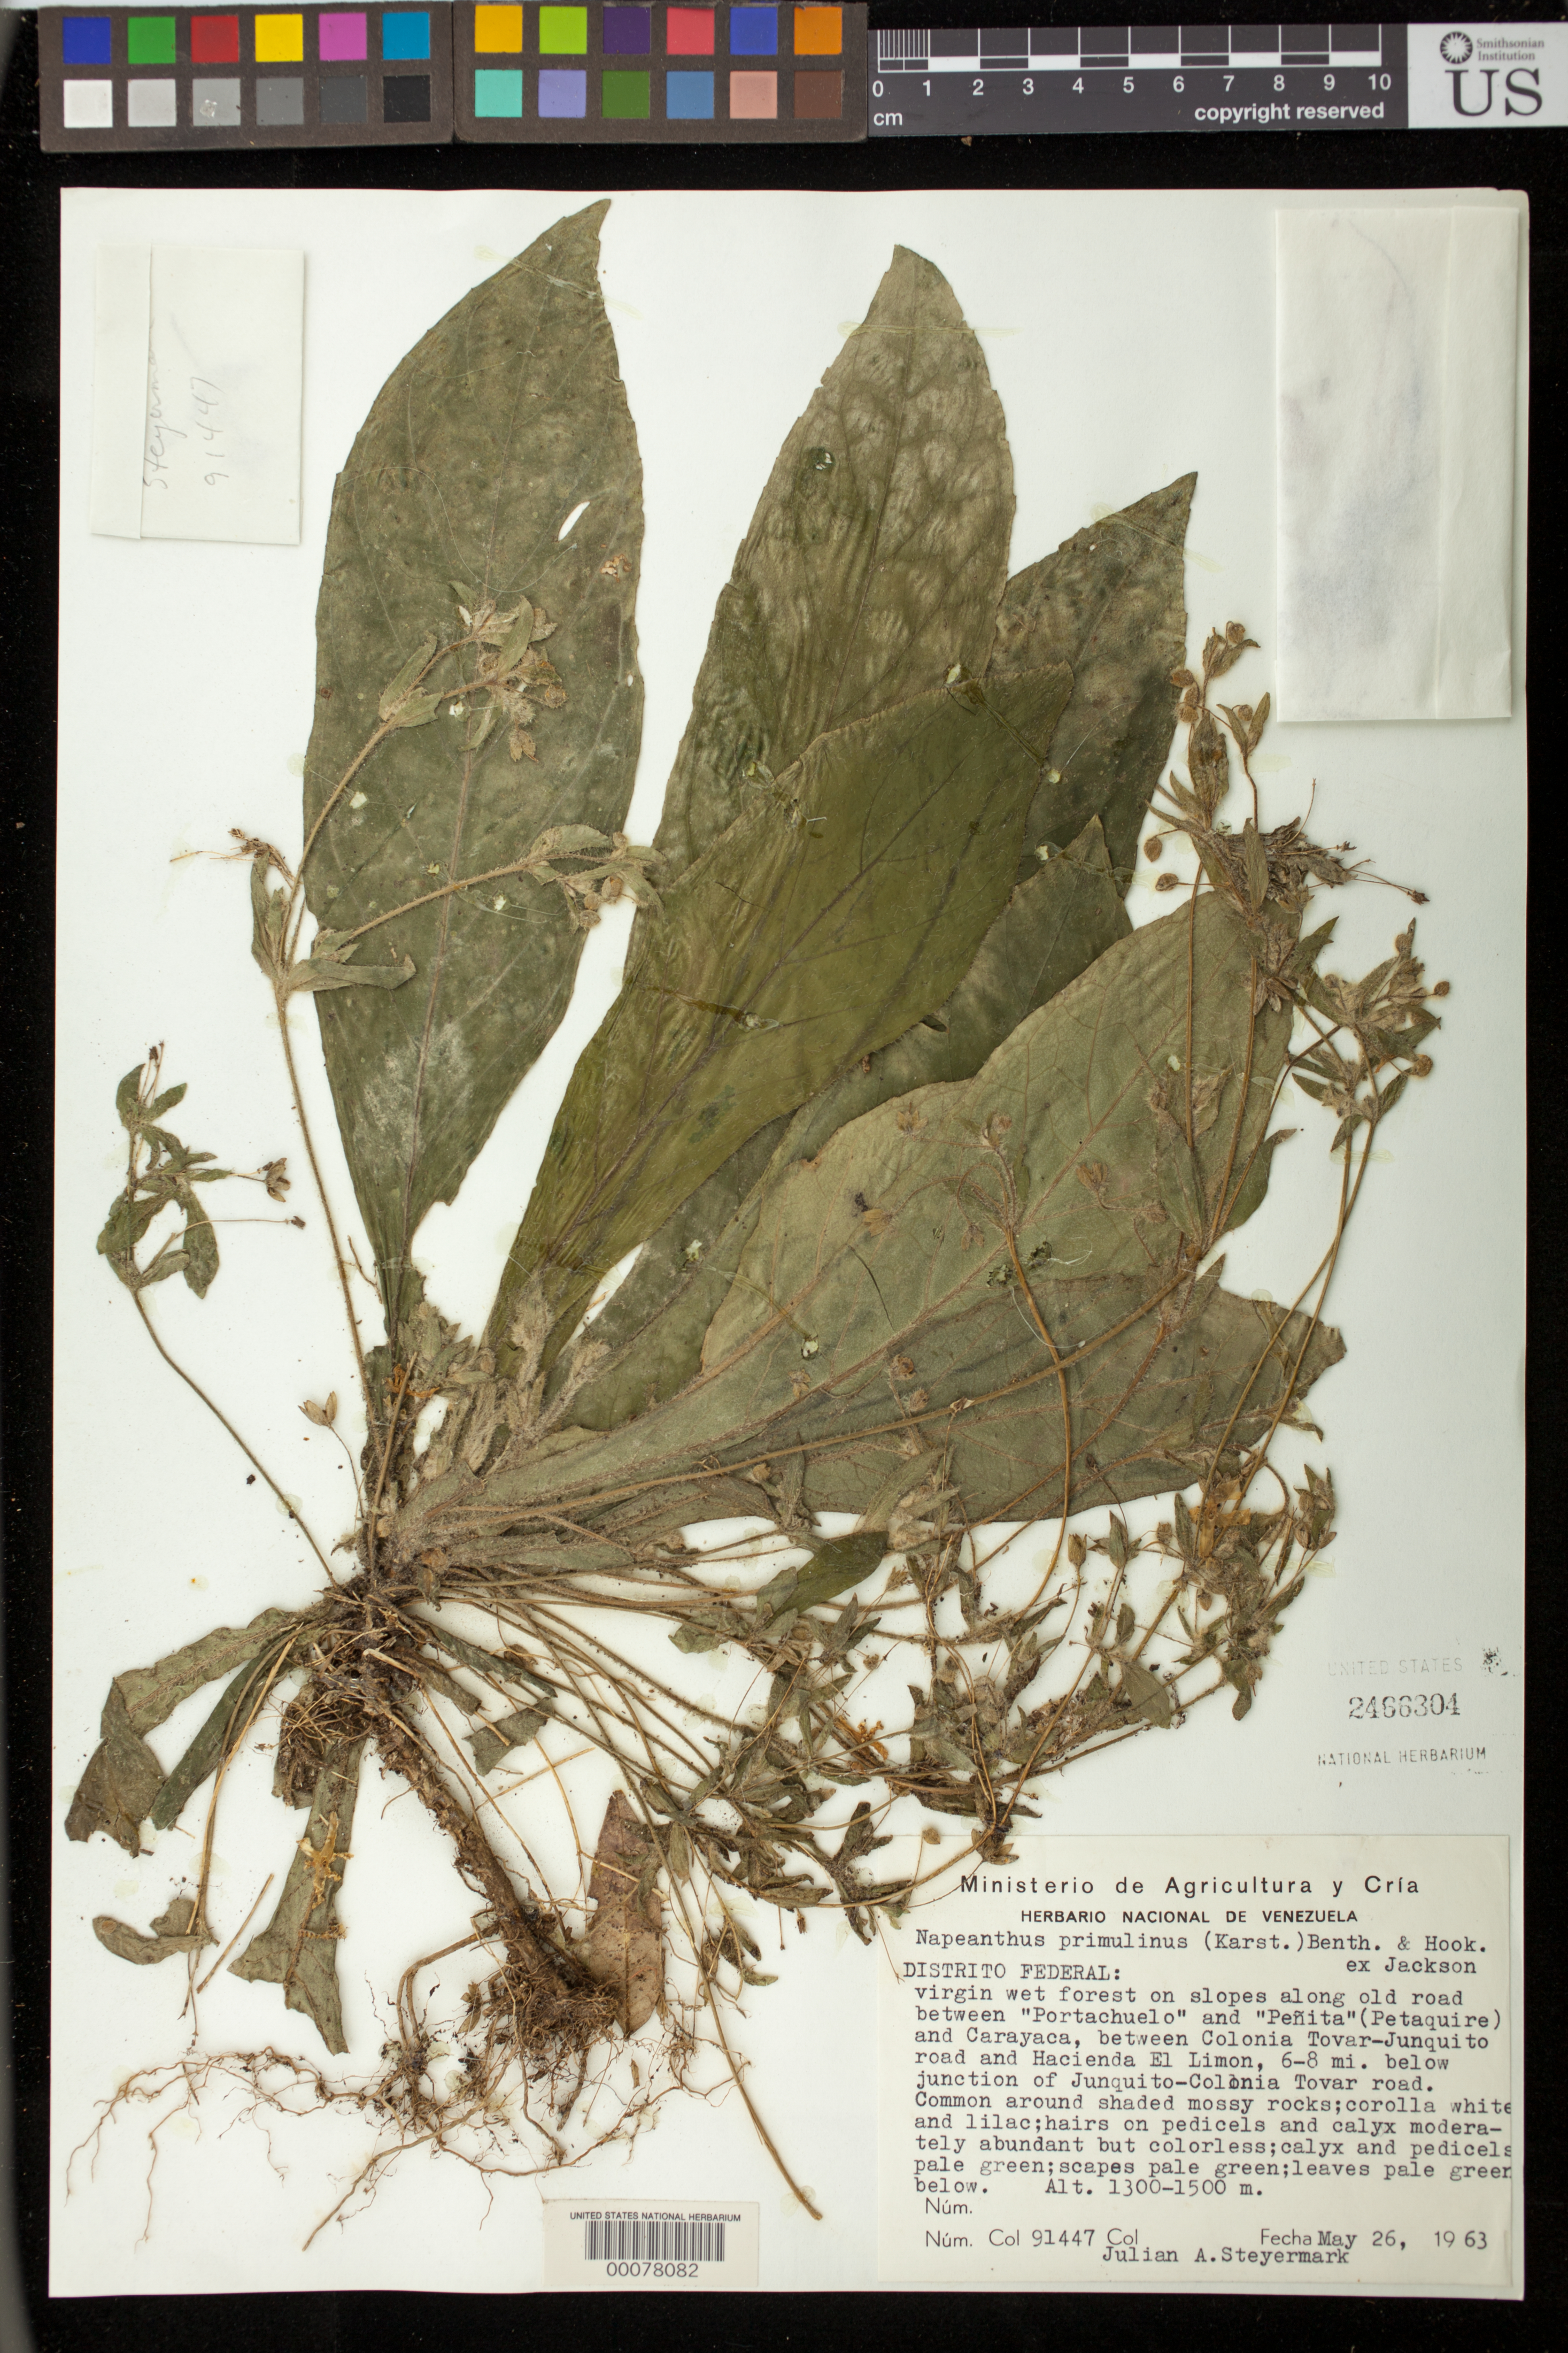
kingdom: Plantae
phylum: Tracheophyta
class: Magnoliopsida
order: Lamiales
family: Gesneriaceae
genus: Napeanthus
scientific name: Napeanthus primulinus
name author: (H. Karst.) Benth. & Hook. f. ex Jacks.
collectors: J. Steyermark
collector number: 91447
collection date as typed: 26 May 1963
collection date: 1963-05-26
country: Venezuela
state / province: Distrito Federal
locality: Along old road between "Portachuelo" & "Penita"(Petaquire) & Carayaca, 6-8 miles below junction of Junquito-Colonia Tovar rd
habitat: Virgin wet forest on slopes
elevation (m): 1300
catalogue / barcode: US 2466304